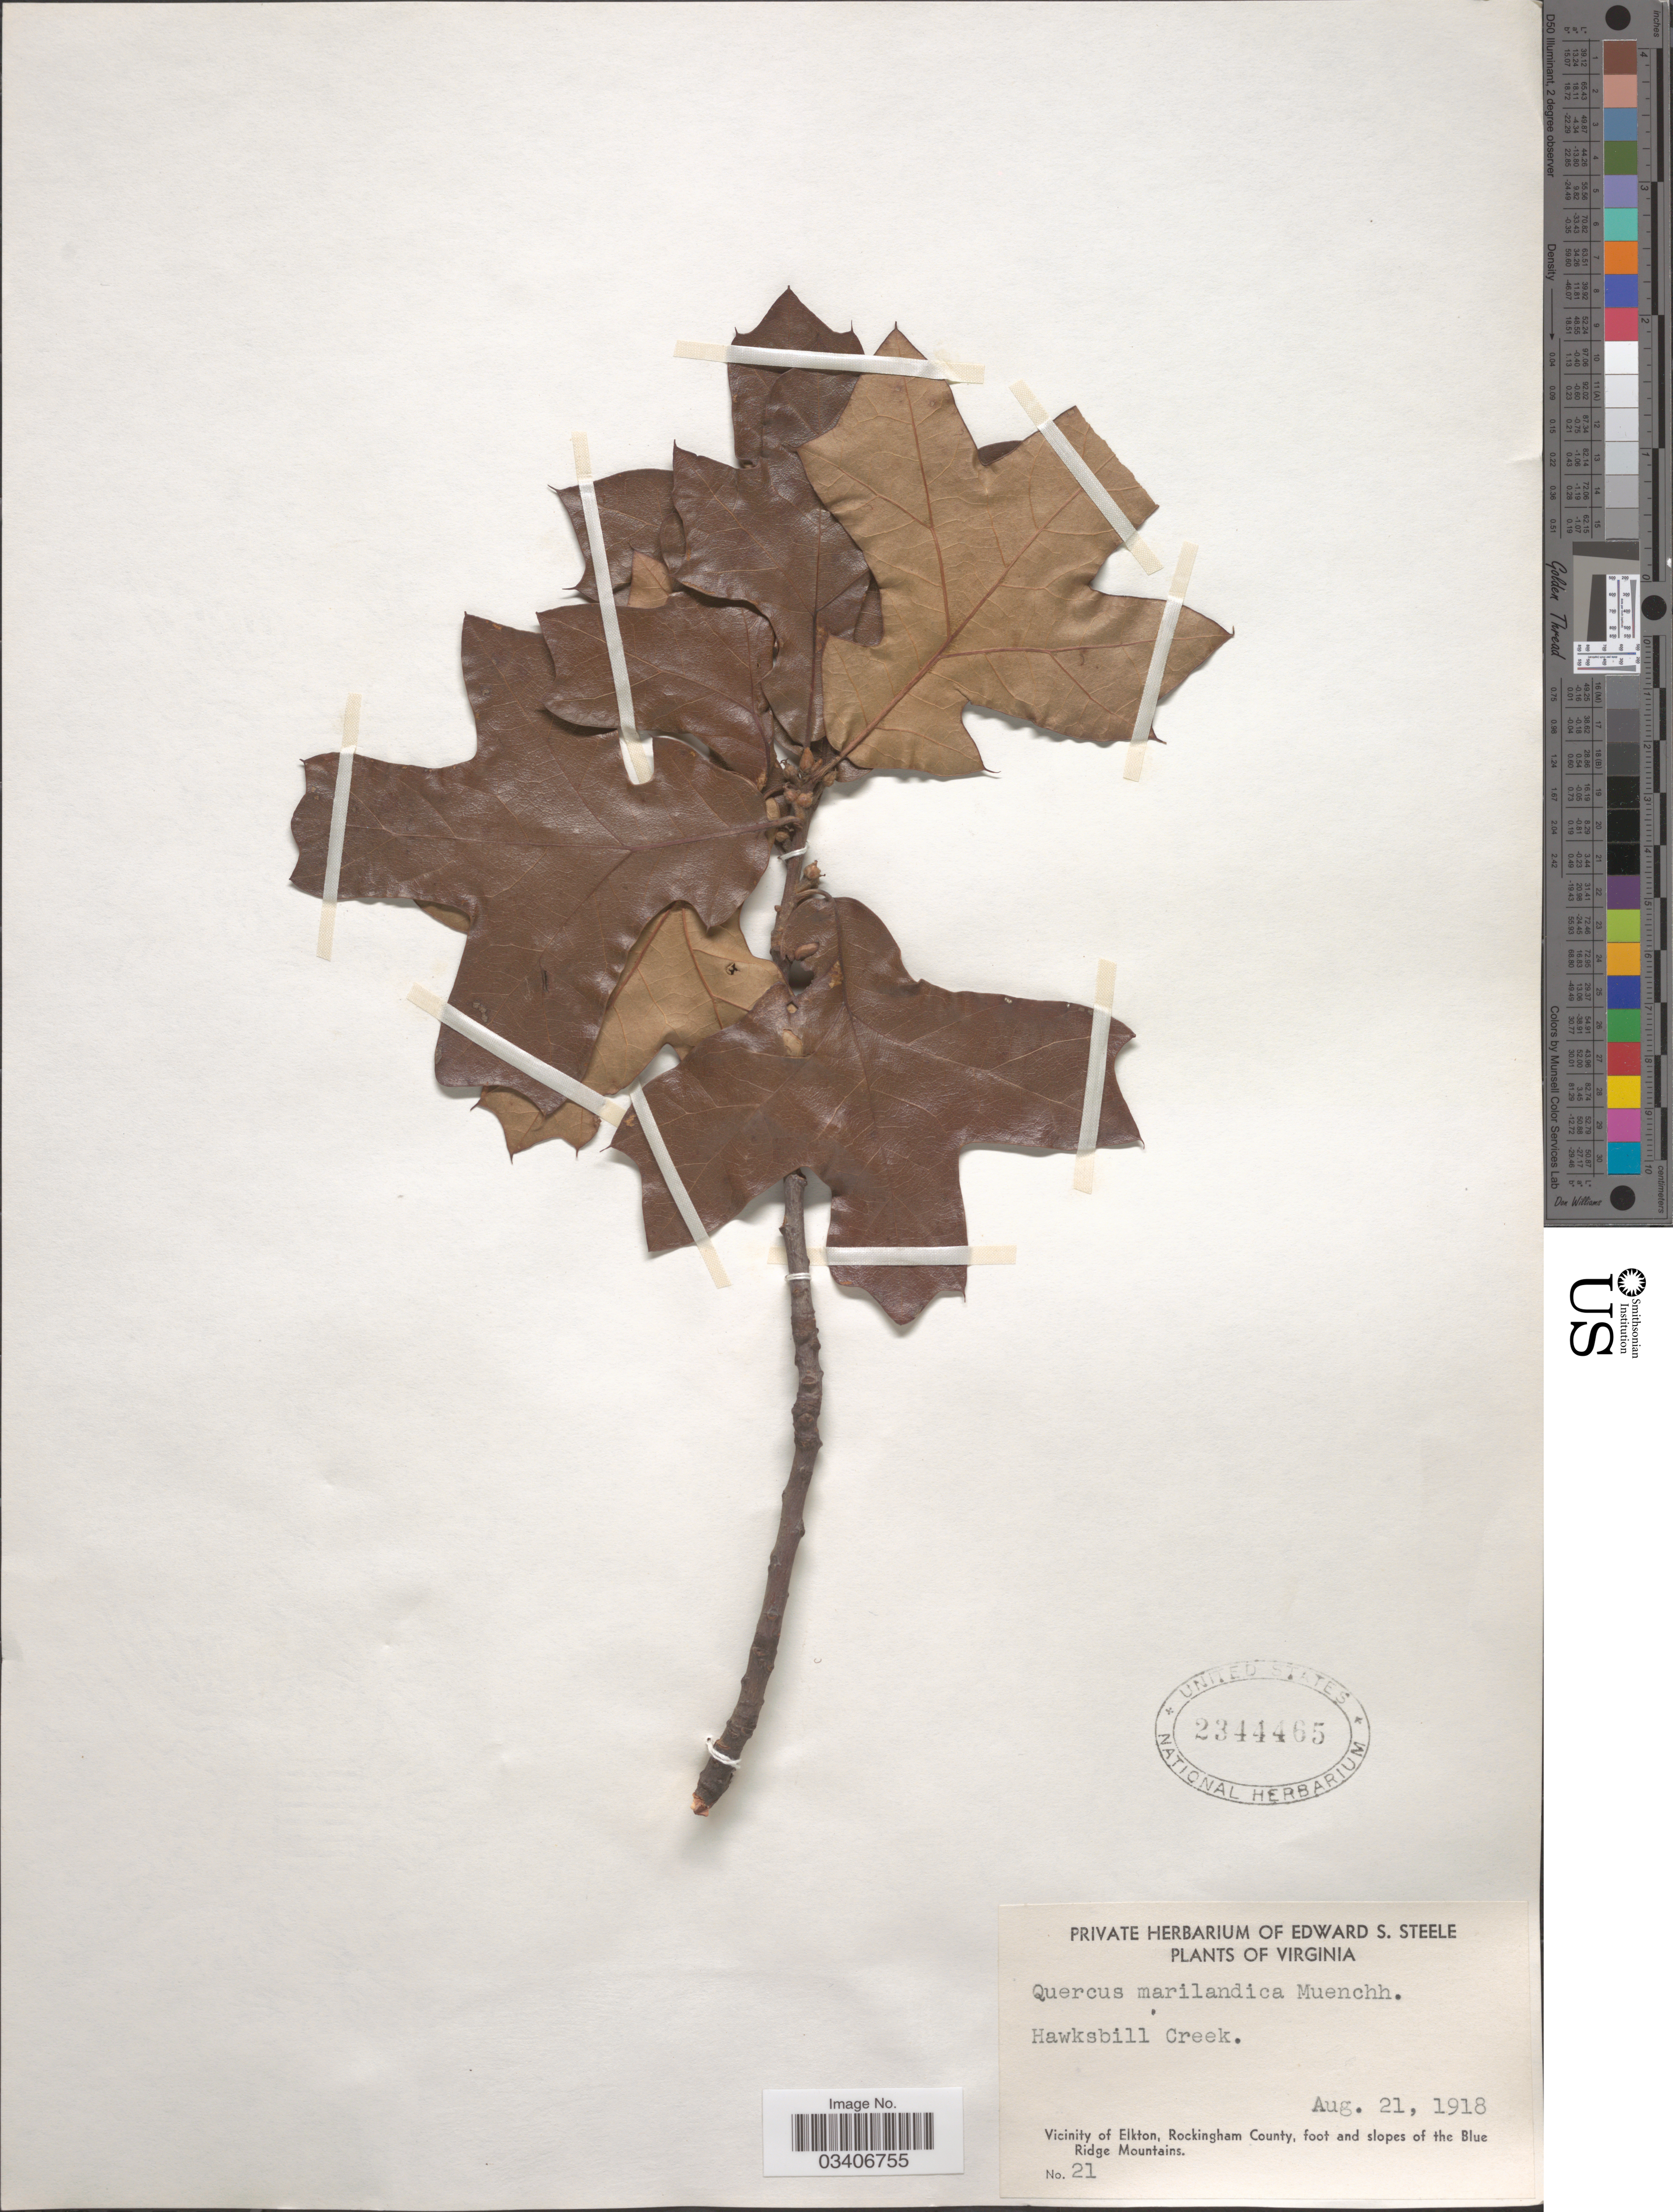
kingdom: Plantae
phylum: Tracheophyta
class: Magnoliopsida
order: Fagales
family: Fagaceae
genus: Quercus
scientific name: Quercus marilandica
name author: (L.) Münchh.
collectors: ex herb. Edward S. Steele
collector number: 21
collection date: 1918-08-21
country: United States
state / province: Virginia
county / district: Rockingham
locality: Hawksbill Creek. Vicinity of Elkton, Rockingham County, foot and slopes of the Blue Ridge Mountains.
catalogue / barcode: US 2344465